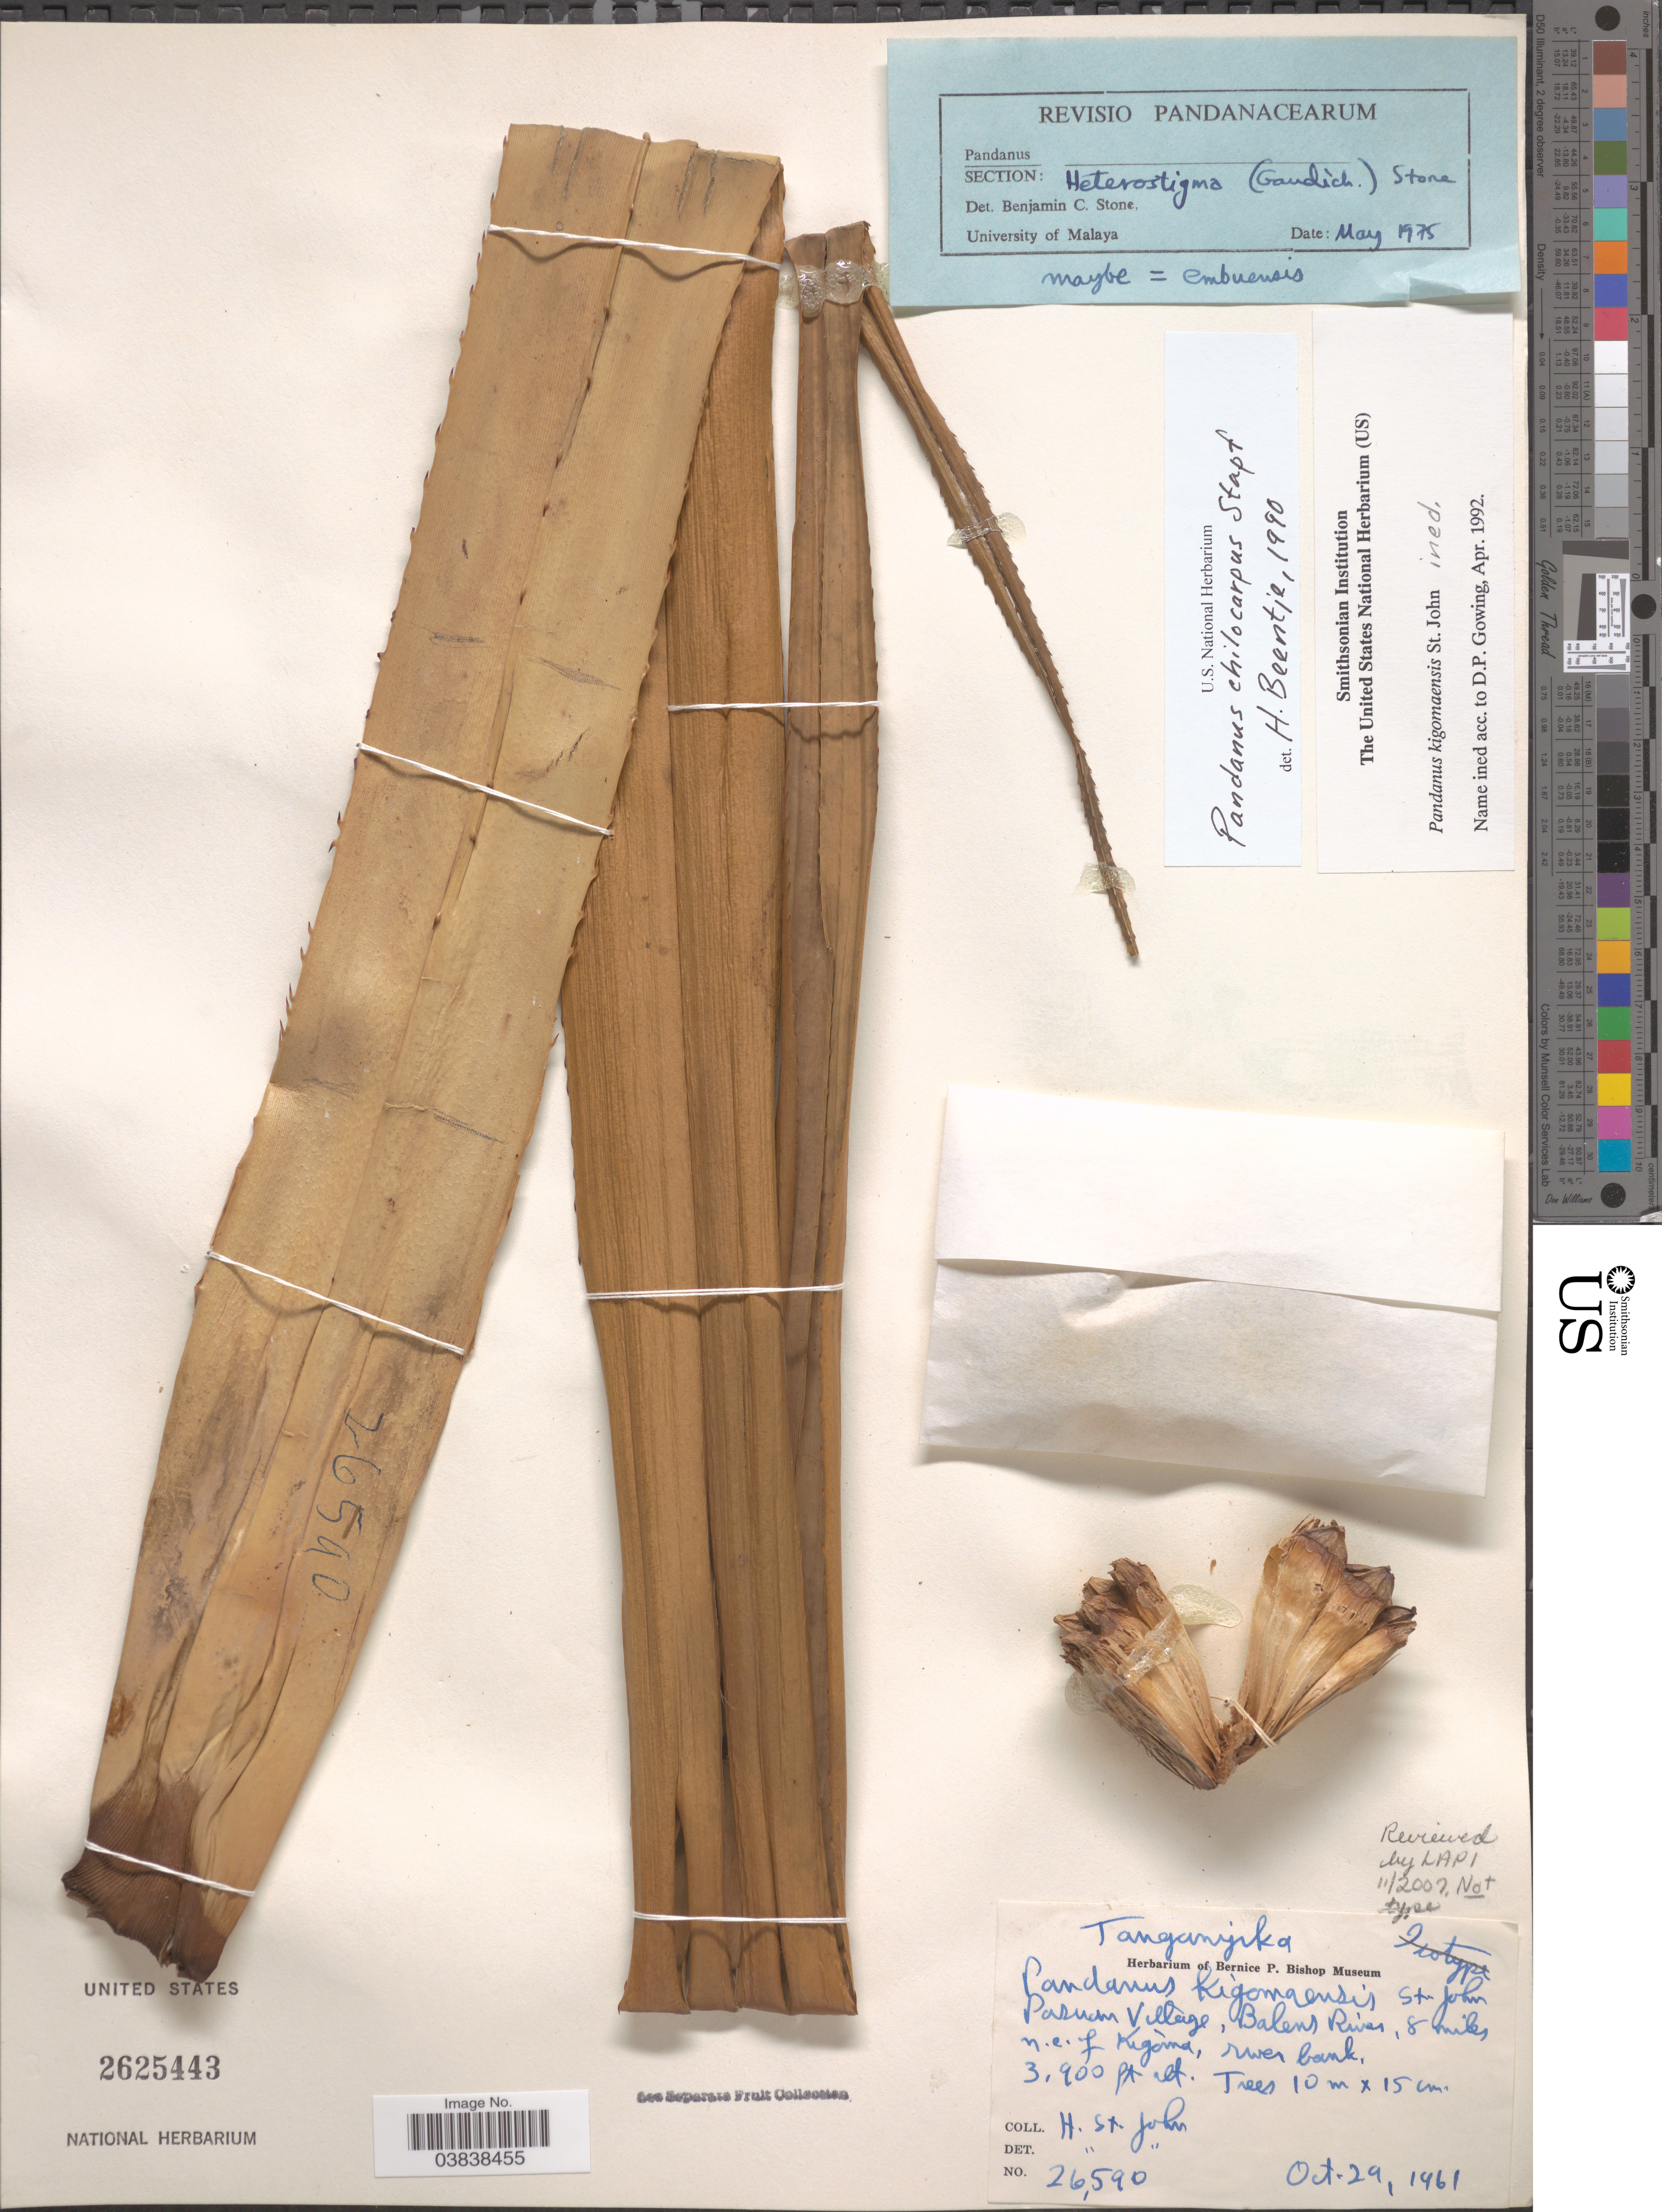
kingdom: Plantae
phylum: Tracheophyta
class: Liliopsida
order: Pandanales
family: Pandanaceae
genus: Pandanus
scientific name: Pandanus chiliocarpus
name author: Stapf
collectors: H. St. John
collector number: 26590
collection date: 1961-10-29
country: Tanzania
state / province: Kigoma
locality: Tanganyika. Paruam Village, Balens River, 8 miles n.e. of Kigoma.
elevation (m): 1189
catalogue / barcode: US 2625443